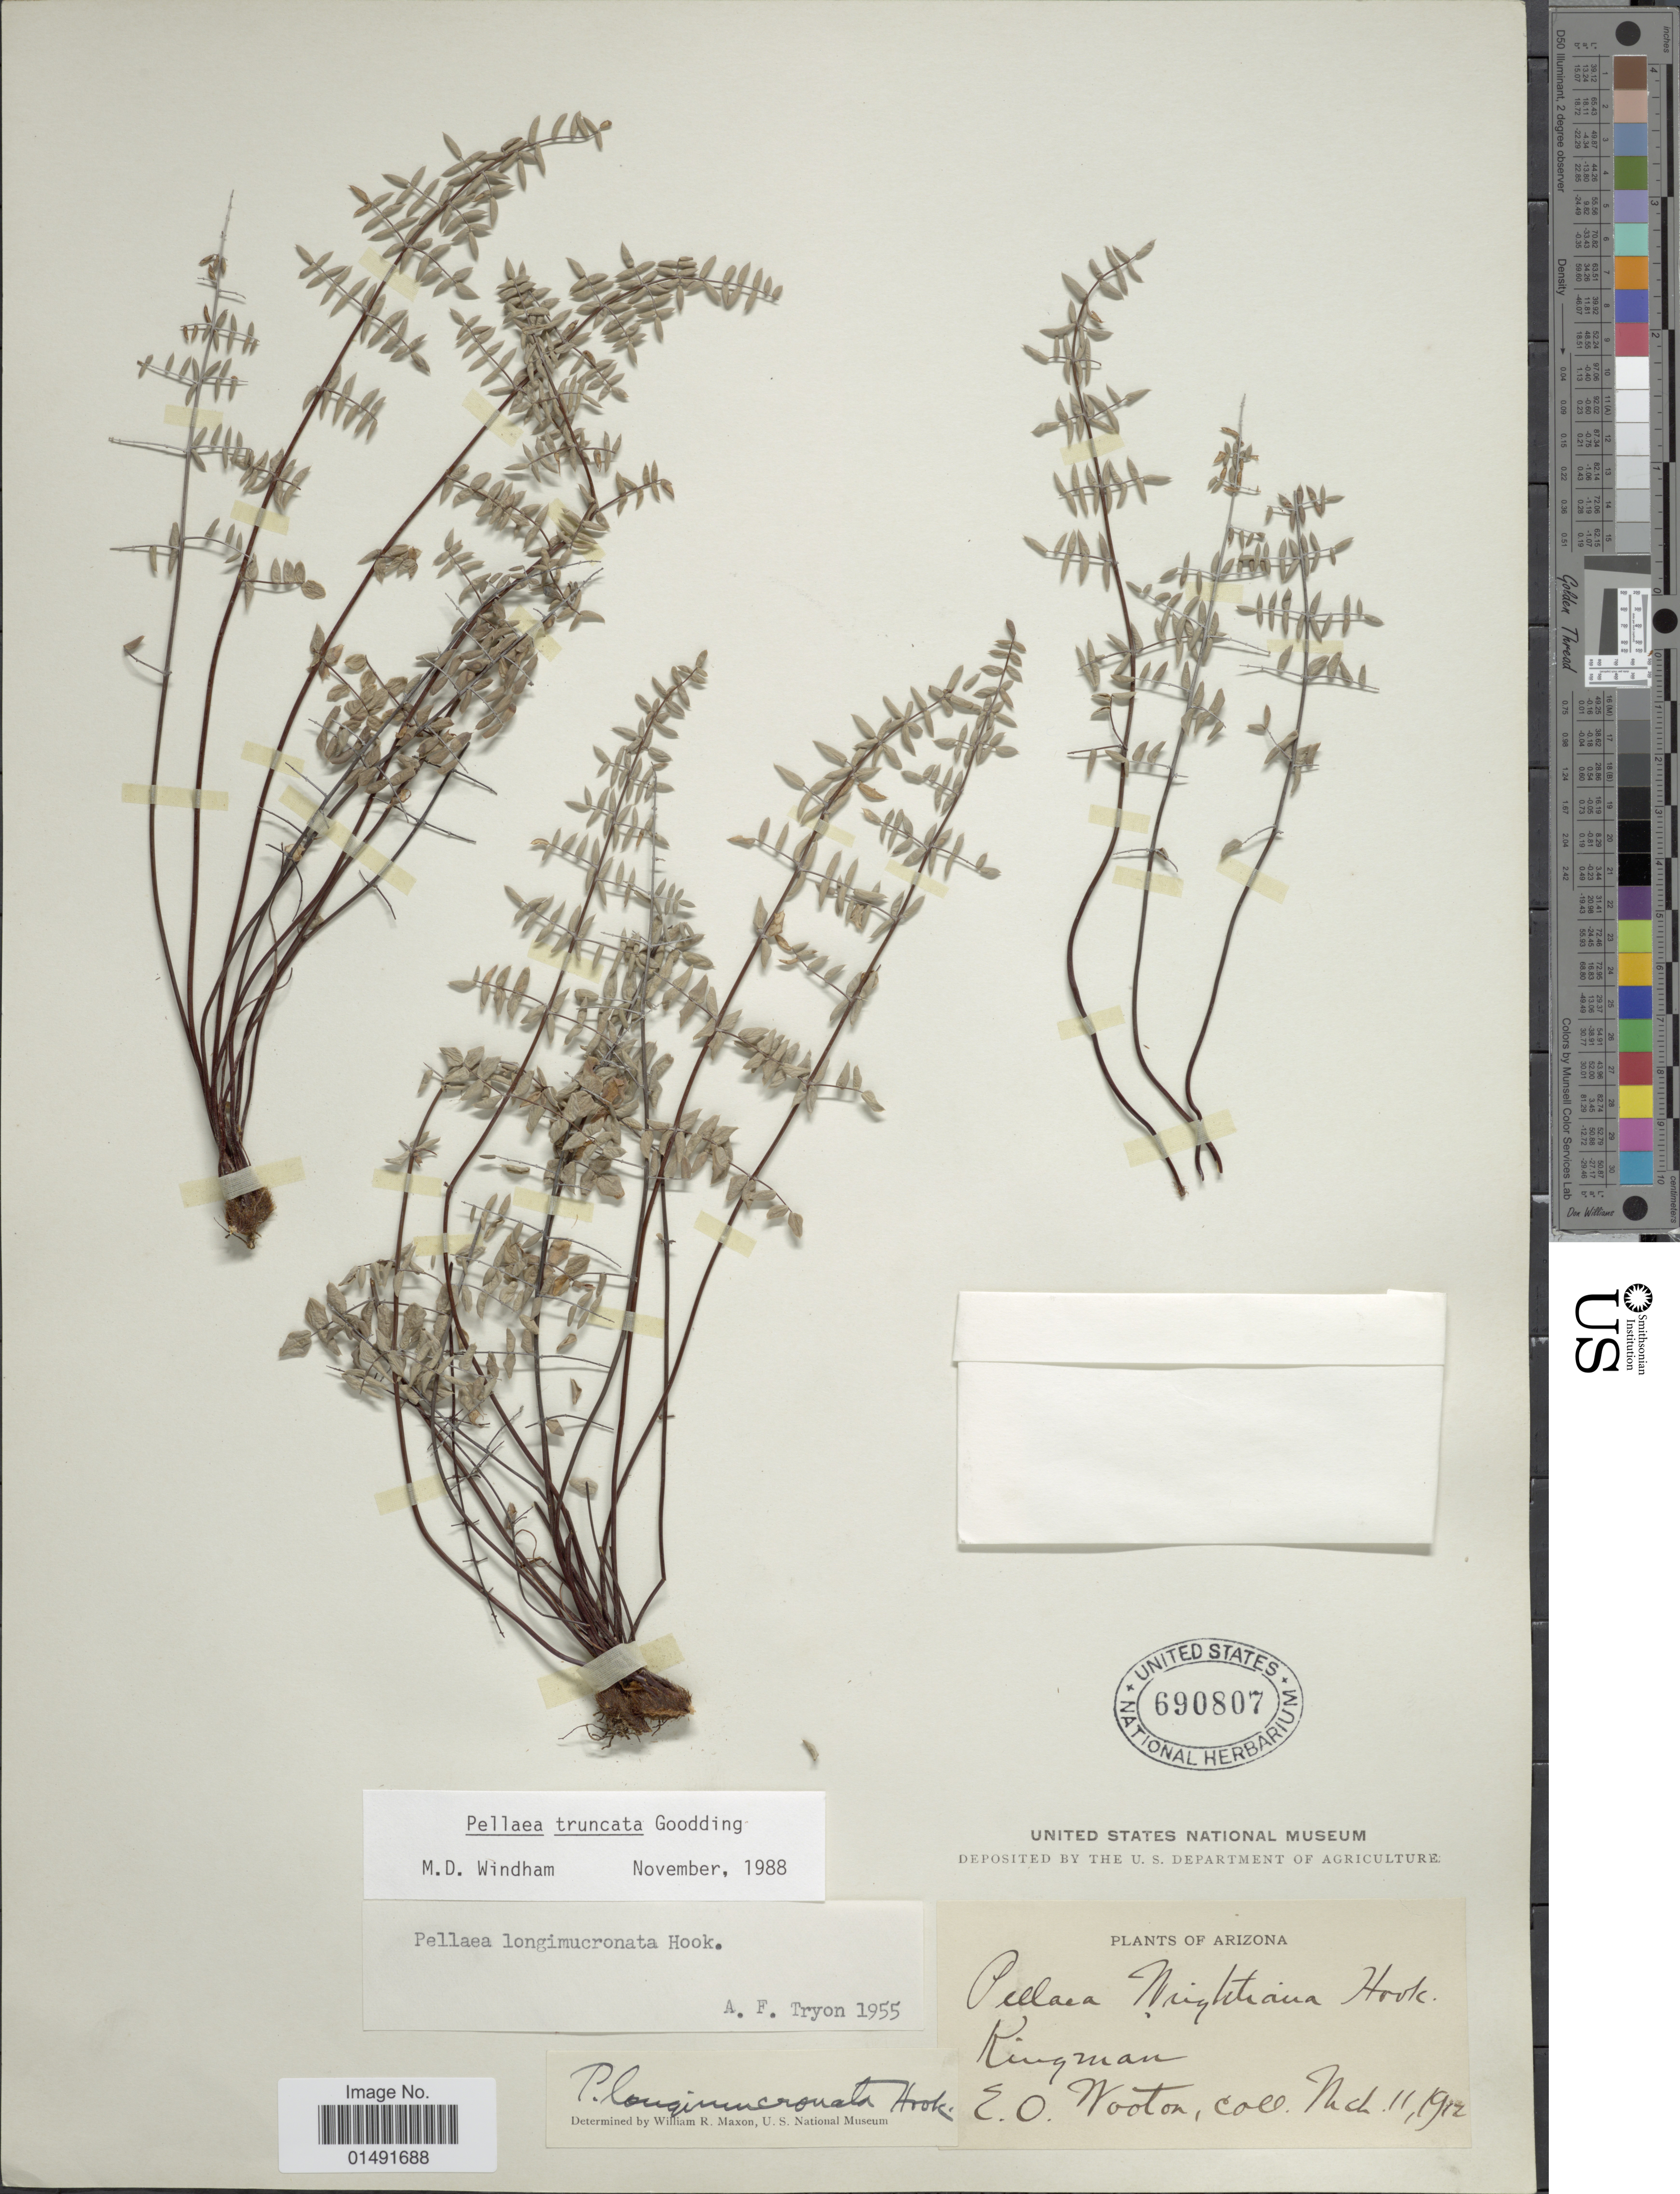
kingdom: Plantae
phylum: Tracheophyta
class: Polypodiopsida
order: Polypodiales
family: Pteridaceae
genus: Pellaea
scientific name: Pellaea truncata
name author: Goodd.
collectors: E. O. Wooton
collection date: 1912-03-11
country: United States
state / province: Arizona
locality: Kingman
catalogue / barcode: US 690807